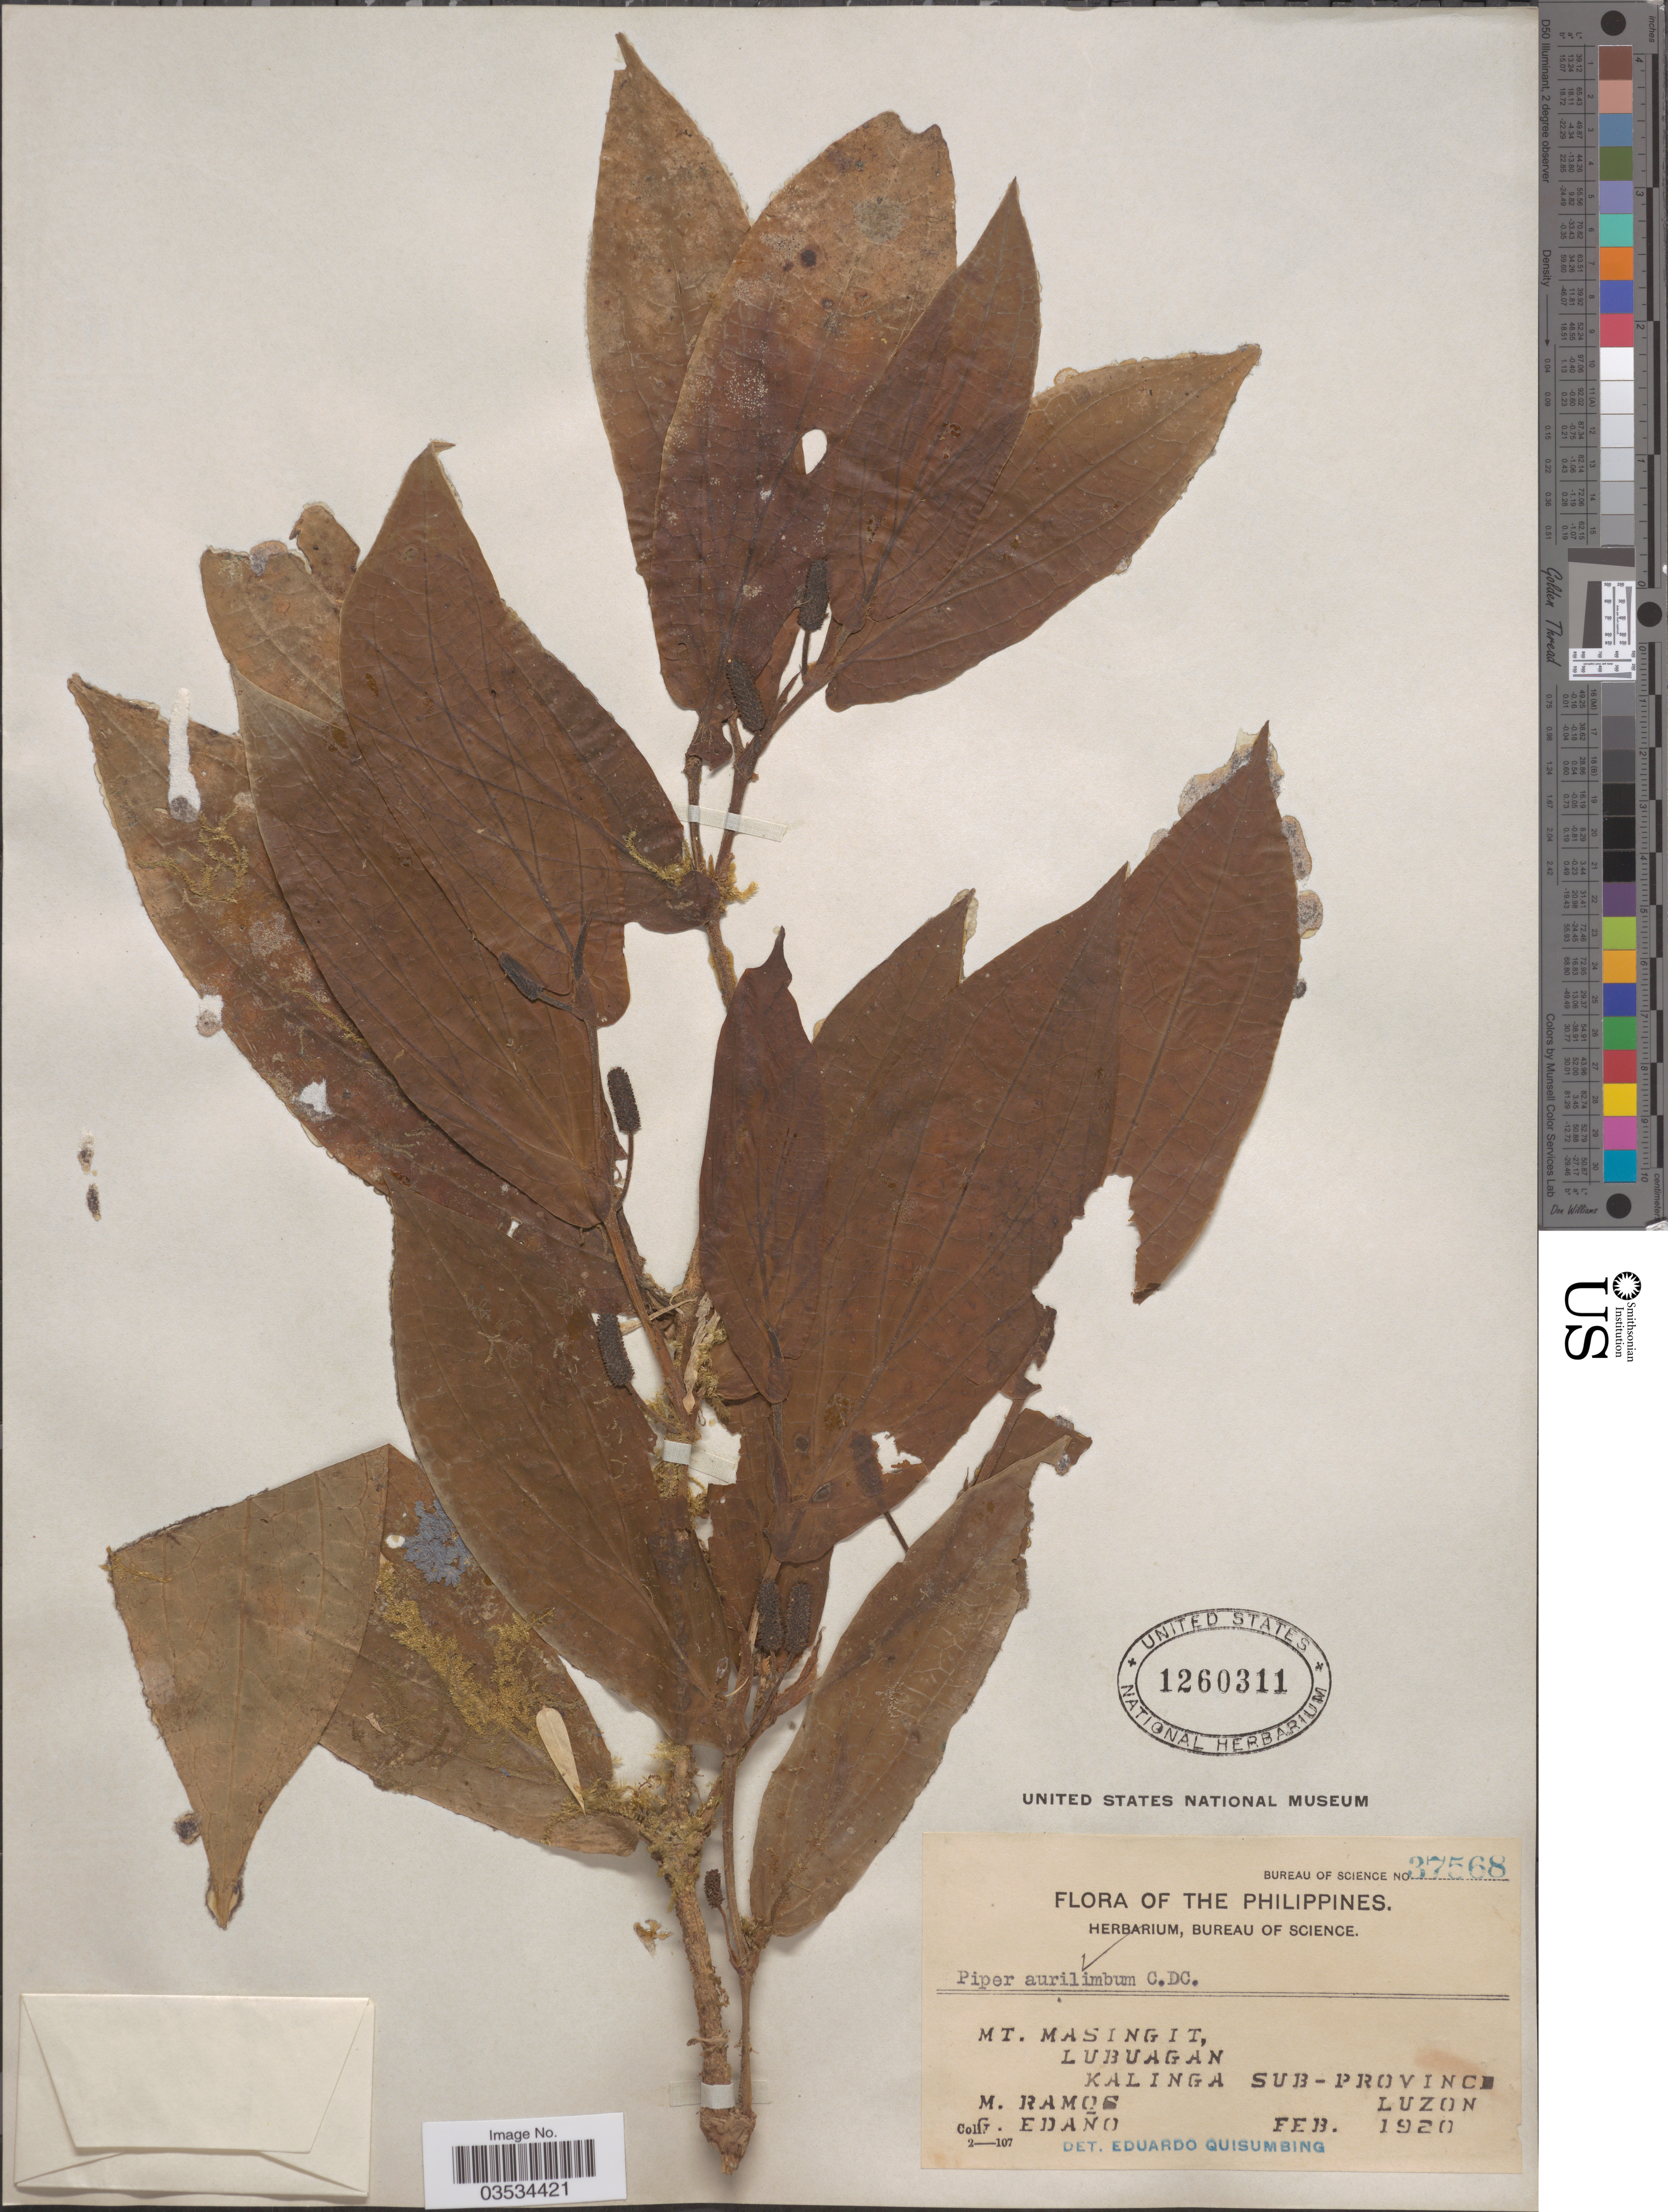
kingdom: Plantae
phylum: Tracheophyta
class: Magnoliopsida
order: Piperales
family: Piperaceae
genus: Piper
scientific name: Piper aurilimbum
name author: C. DC. in Elmer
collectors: M. Ramos & G. Edaño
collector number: Bureau of Science 37568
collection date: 1920-02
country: Philippines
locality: Mt. Masingit, Lubuagan. Kalinga Sub-Province. Luzon.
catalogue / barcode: US 1260311